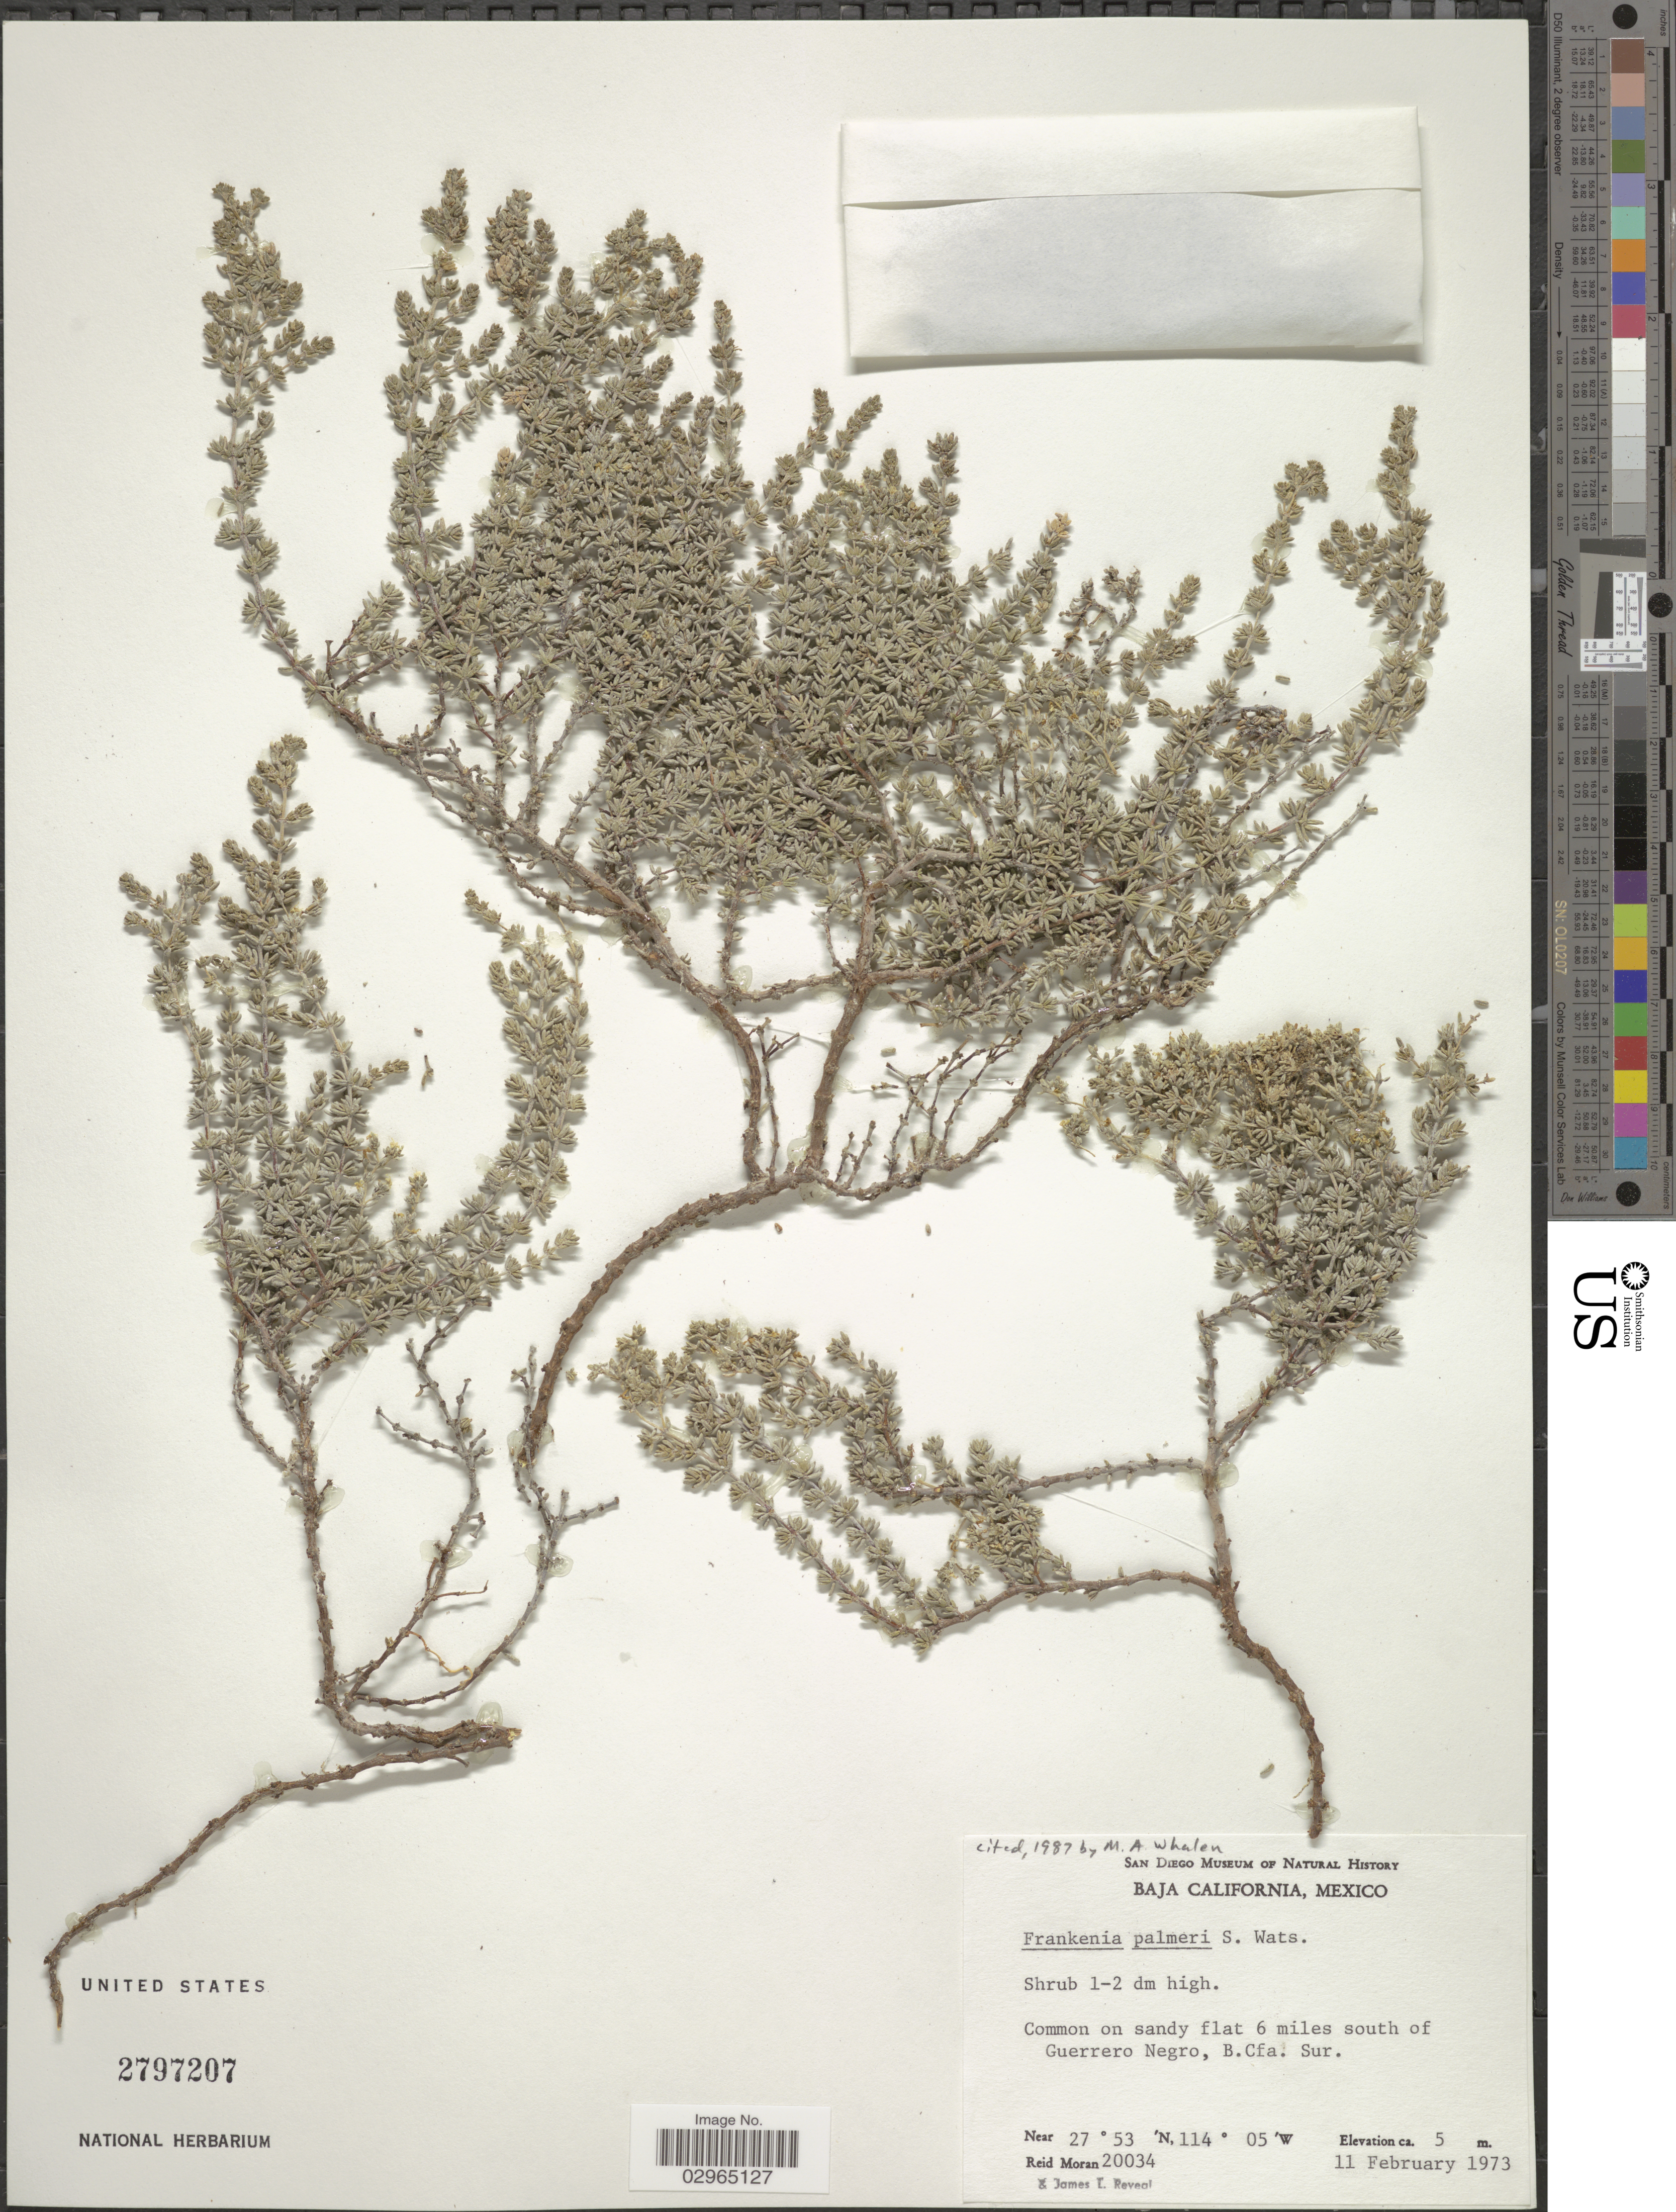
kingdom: Plantae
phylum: Tracheophyta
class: Magnoliopsida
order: Caryophyllales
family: Frankeniaceae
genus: Frankenia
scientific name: Frankenia palmeri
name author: S. Watson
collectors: R. Moran & J. L. Reveal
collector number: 20034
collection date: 1973-02-11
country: Mexico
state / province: Baja California Sur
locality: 6 miles south of Guerrero Negro.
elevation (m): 5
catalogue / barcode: US 2797207